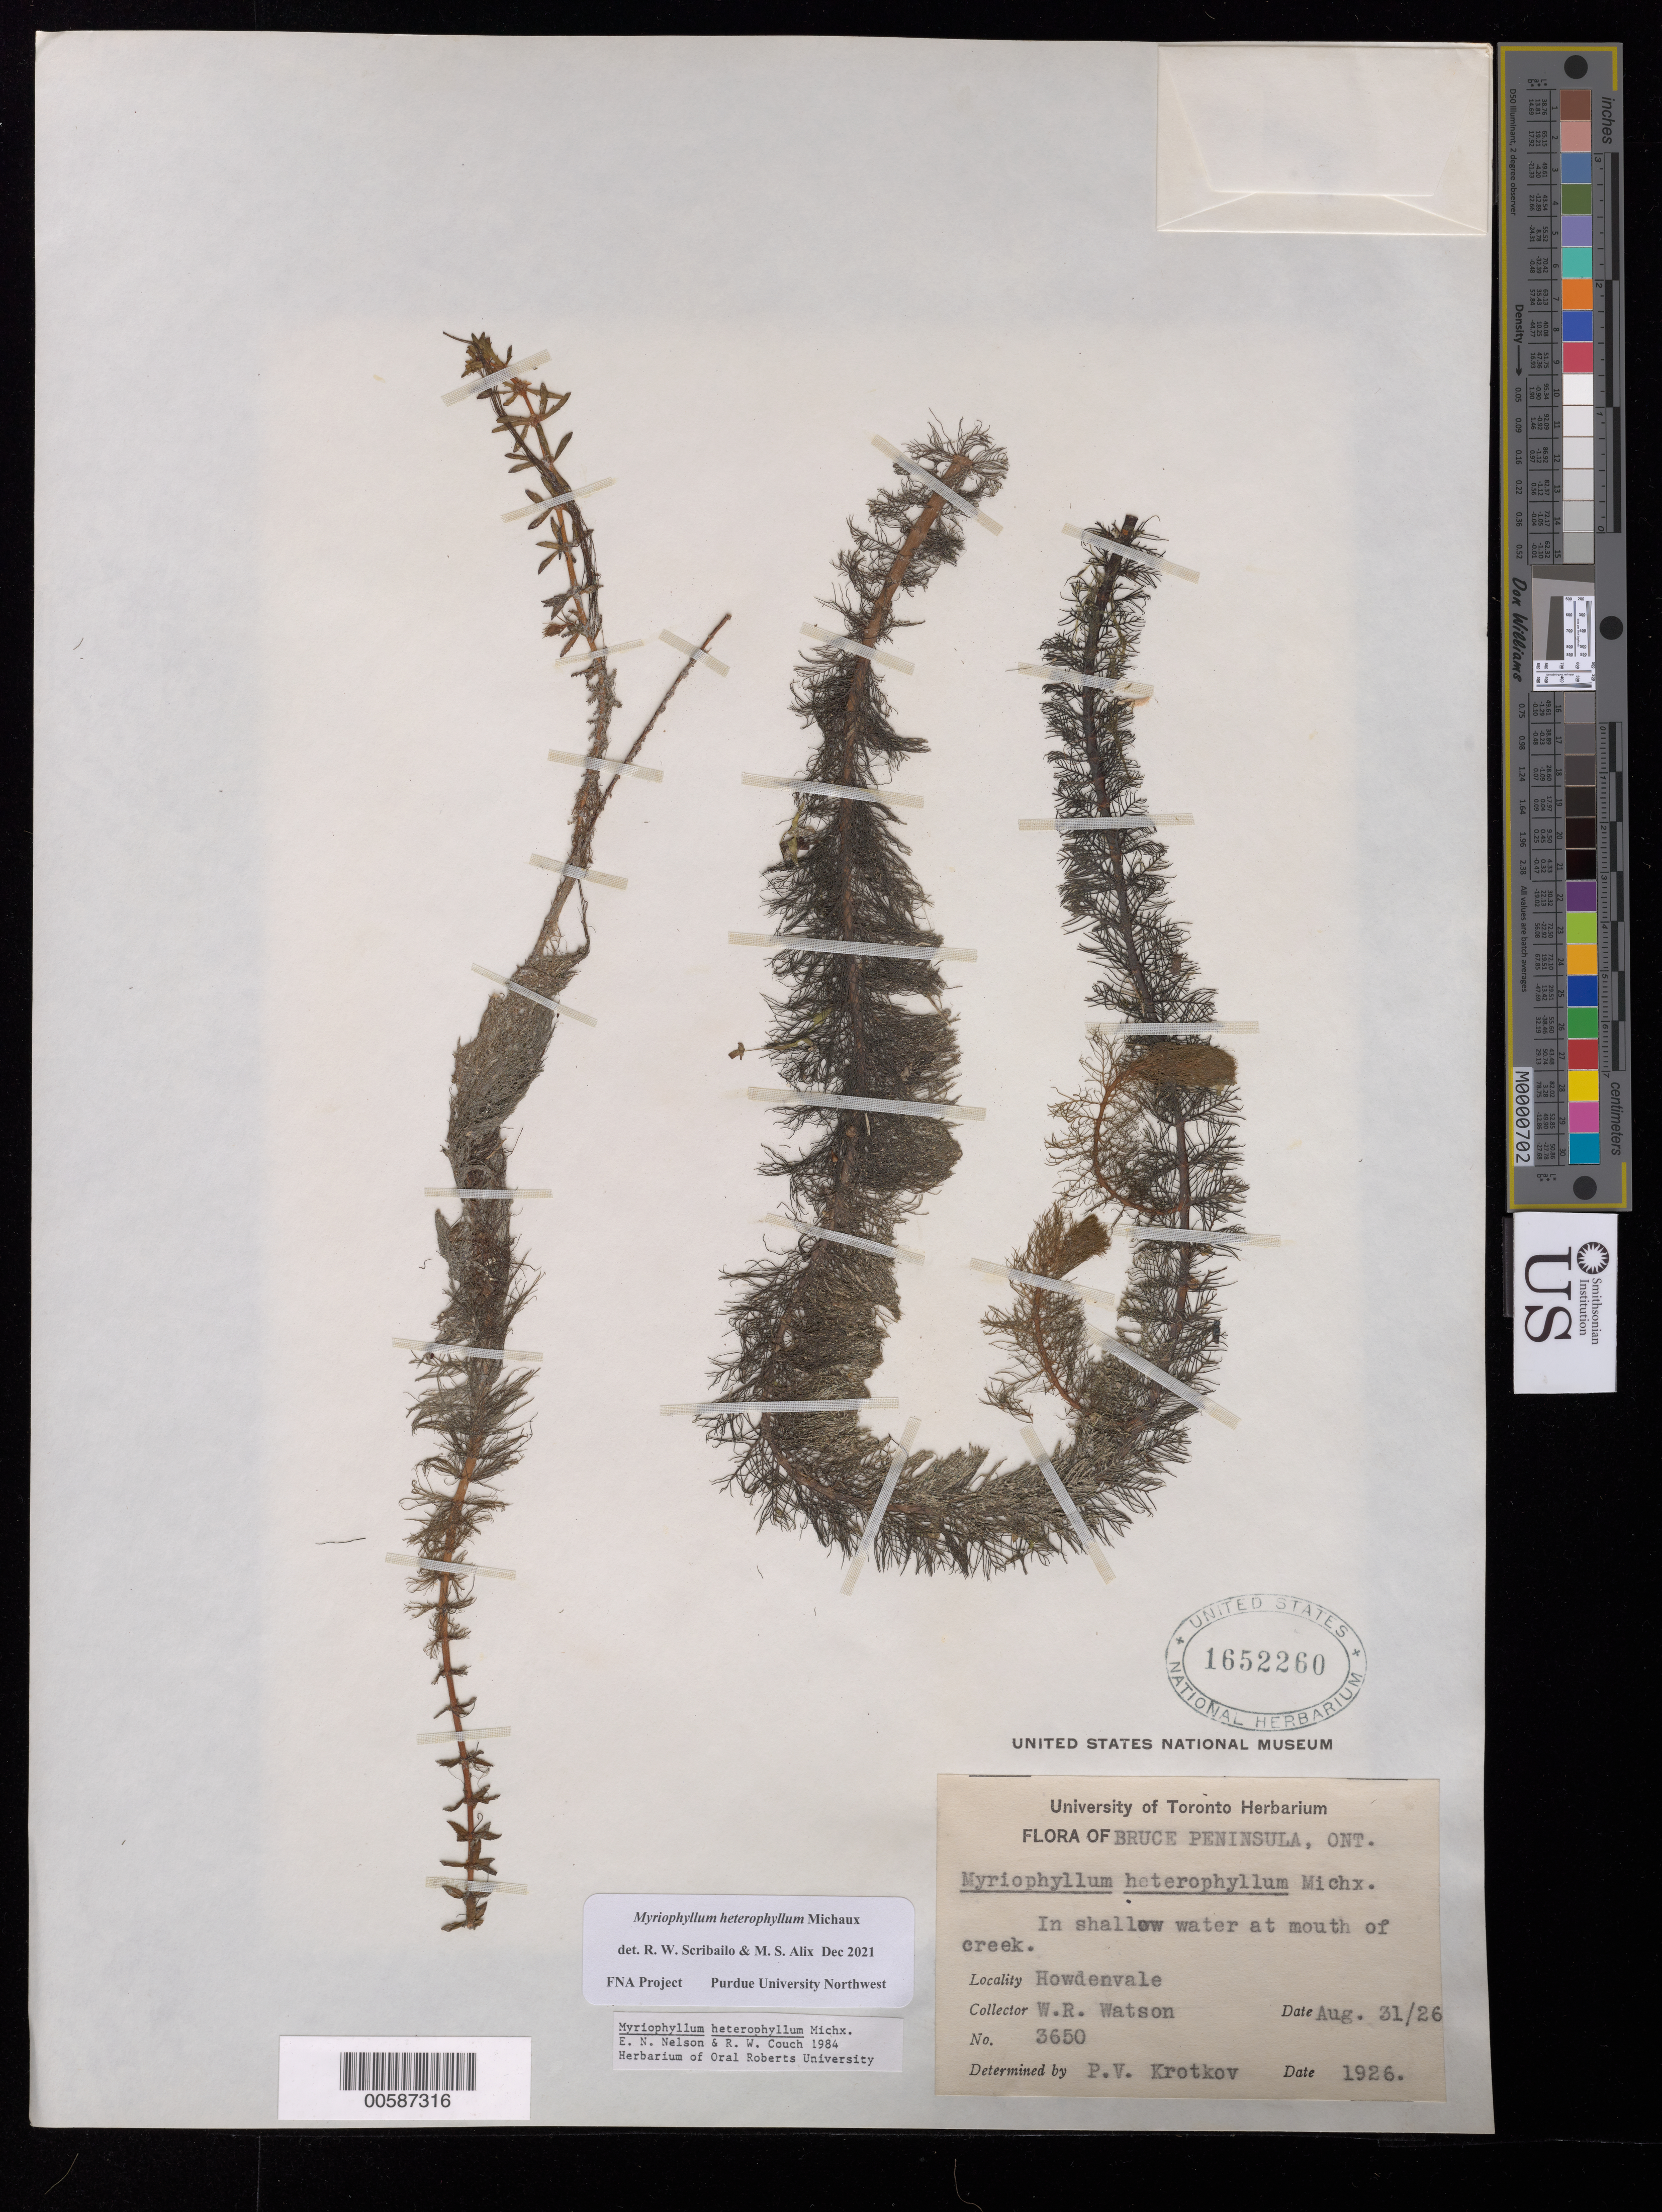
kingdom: Plantae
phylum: Tracheophyta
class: Magnoliopsida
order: Saxifragales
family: Haloragaceae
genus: Myriophyllum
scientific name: Myriophyllum heterophyllum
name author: Michx.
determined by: Scribailo, R. W.; Alix, M. S.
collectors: W. R. Watson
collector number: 3650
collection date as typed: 31 Aug 1926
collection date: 1926-08-31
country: Canada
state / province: Ontario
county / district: Bruce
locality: Bruce Peninsula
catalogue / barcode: US 1652260